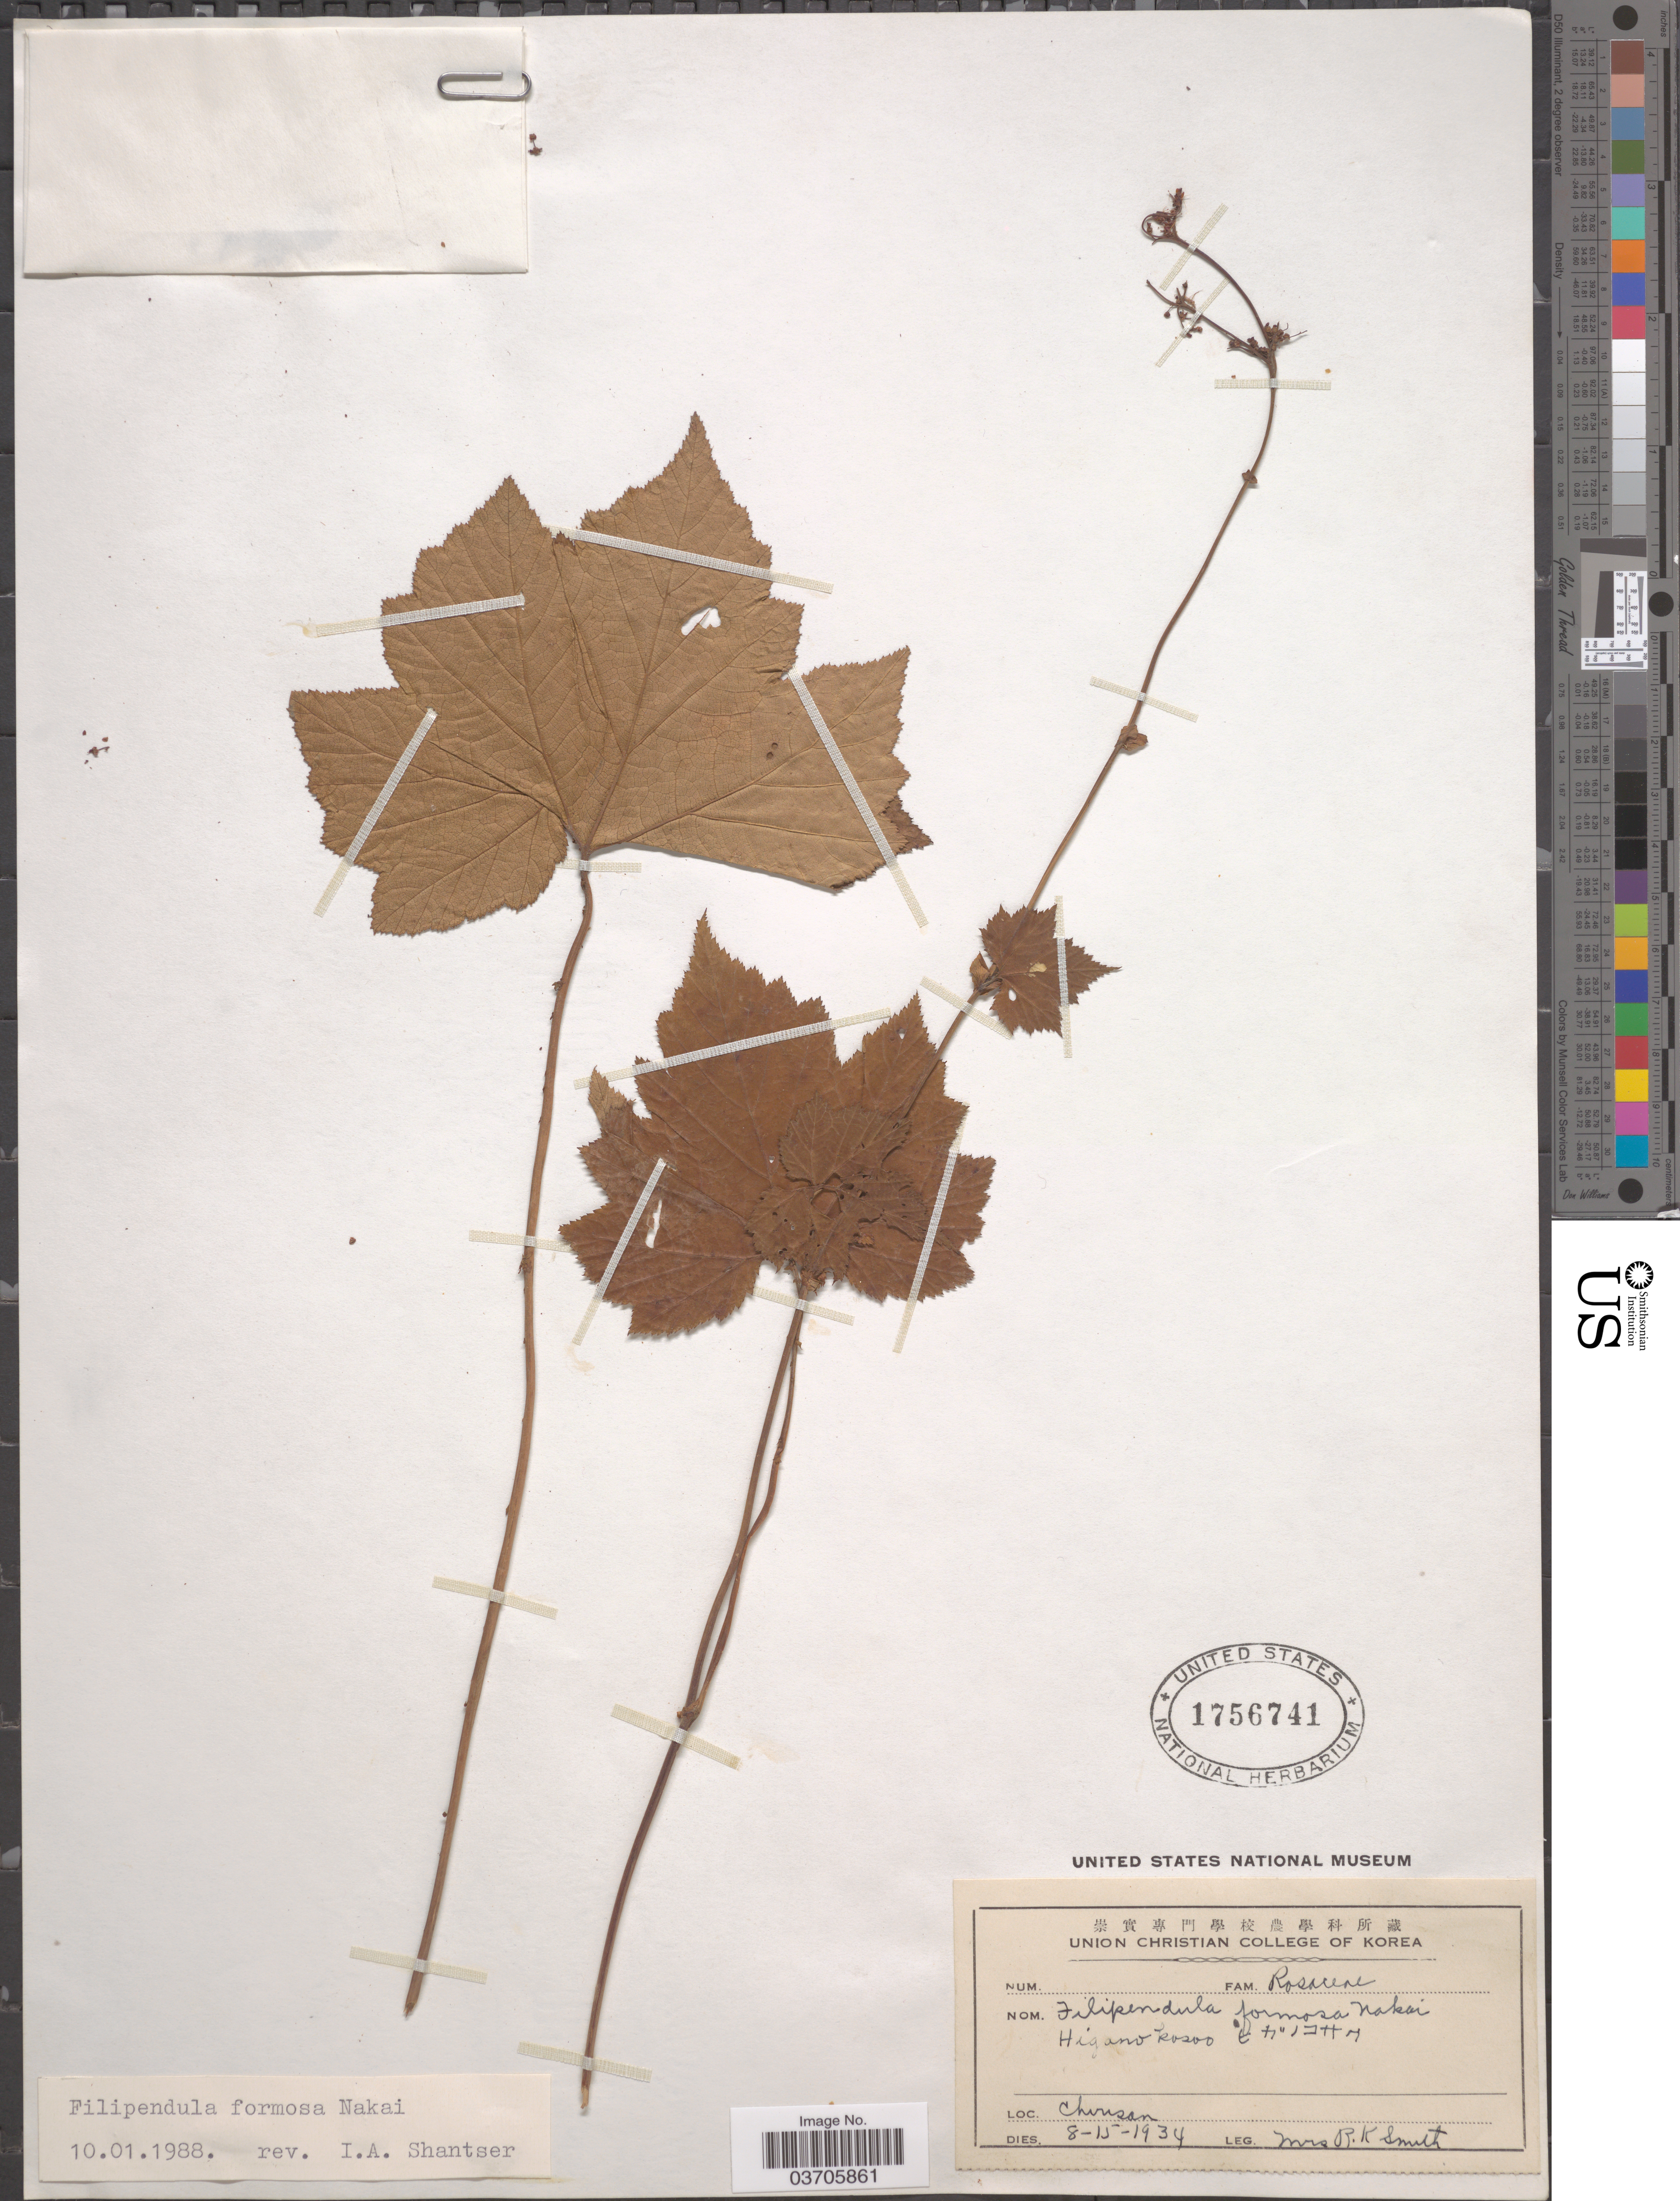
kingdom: Plantae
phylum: Tracheophyta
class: Magnoliopsida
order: Rosales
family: Rosaceae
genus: Filipendula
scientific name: Filipendula formosa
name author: Nakai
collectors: Mrs. R. K. Smith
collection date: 1934-08-15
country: South Korea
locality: Chirisan.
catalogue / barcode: US 1756741